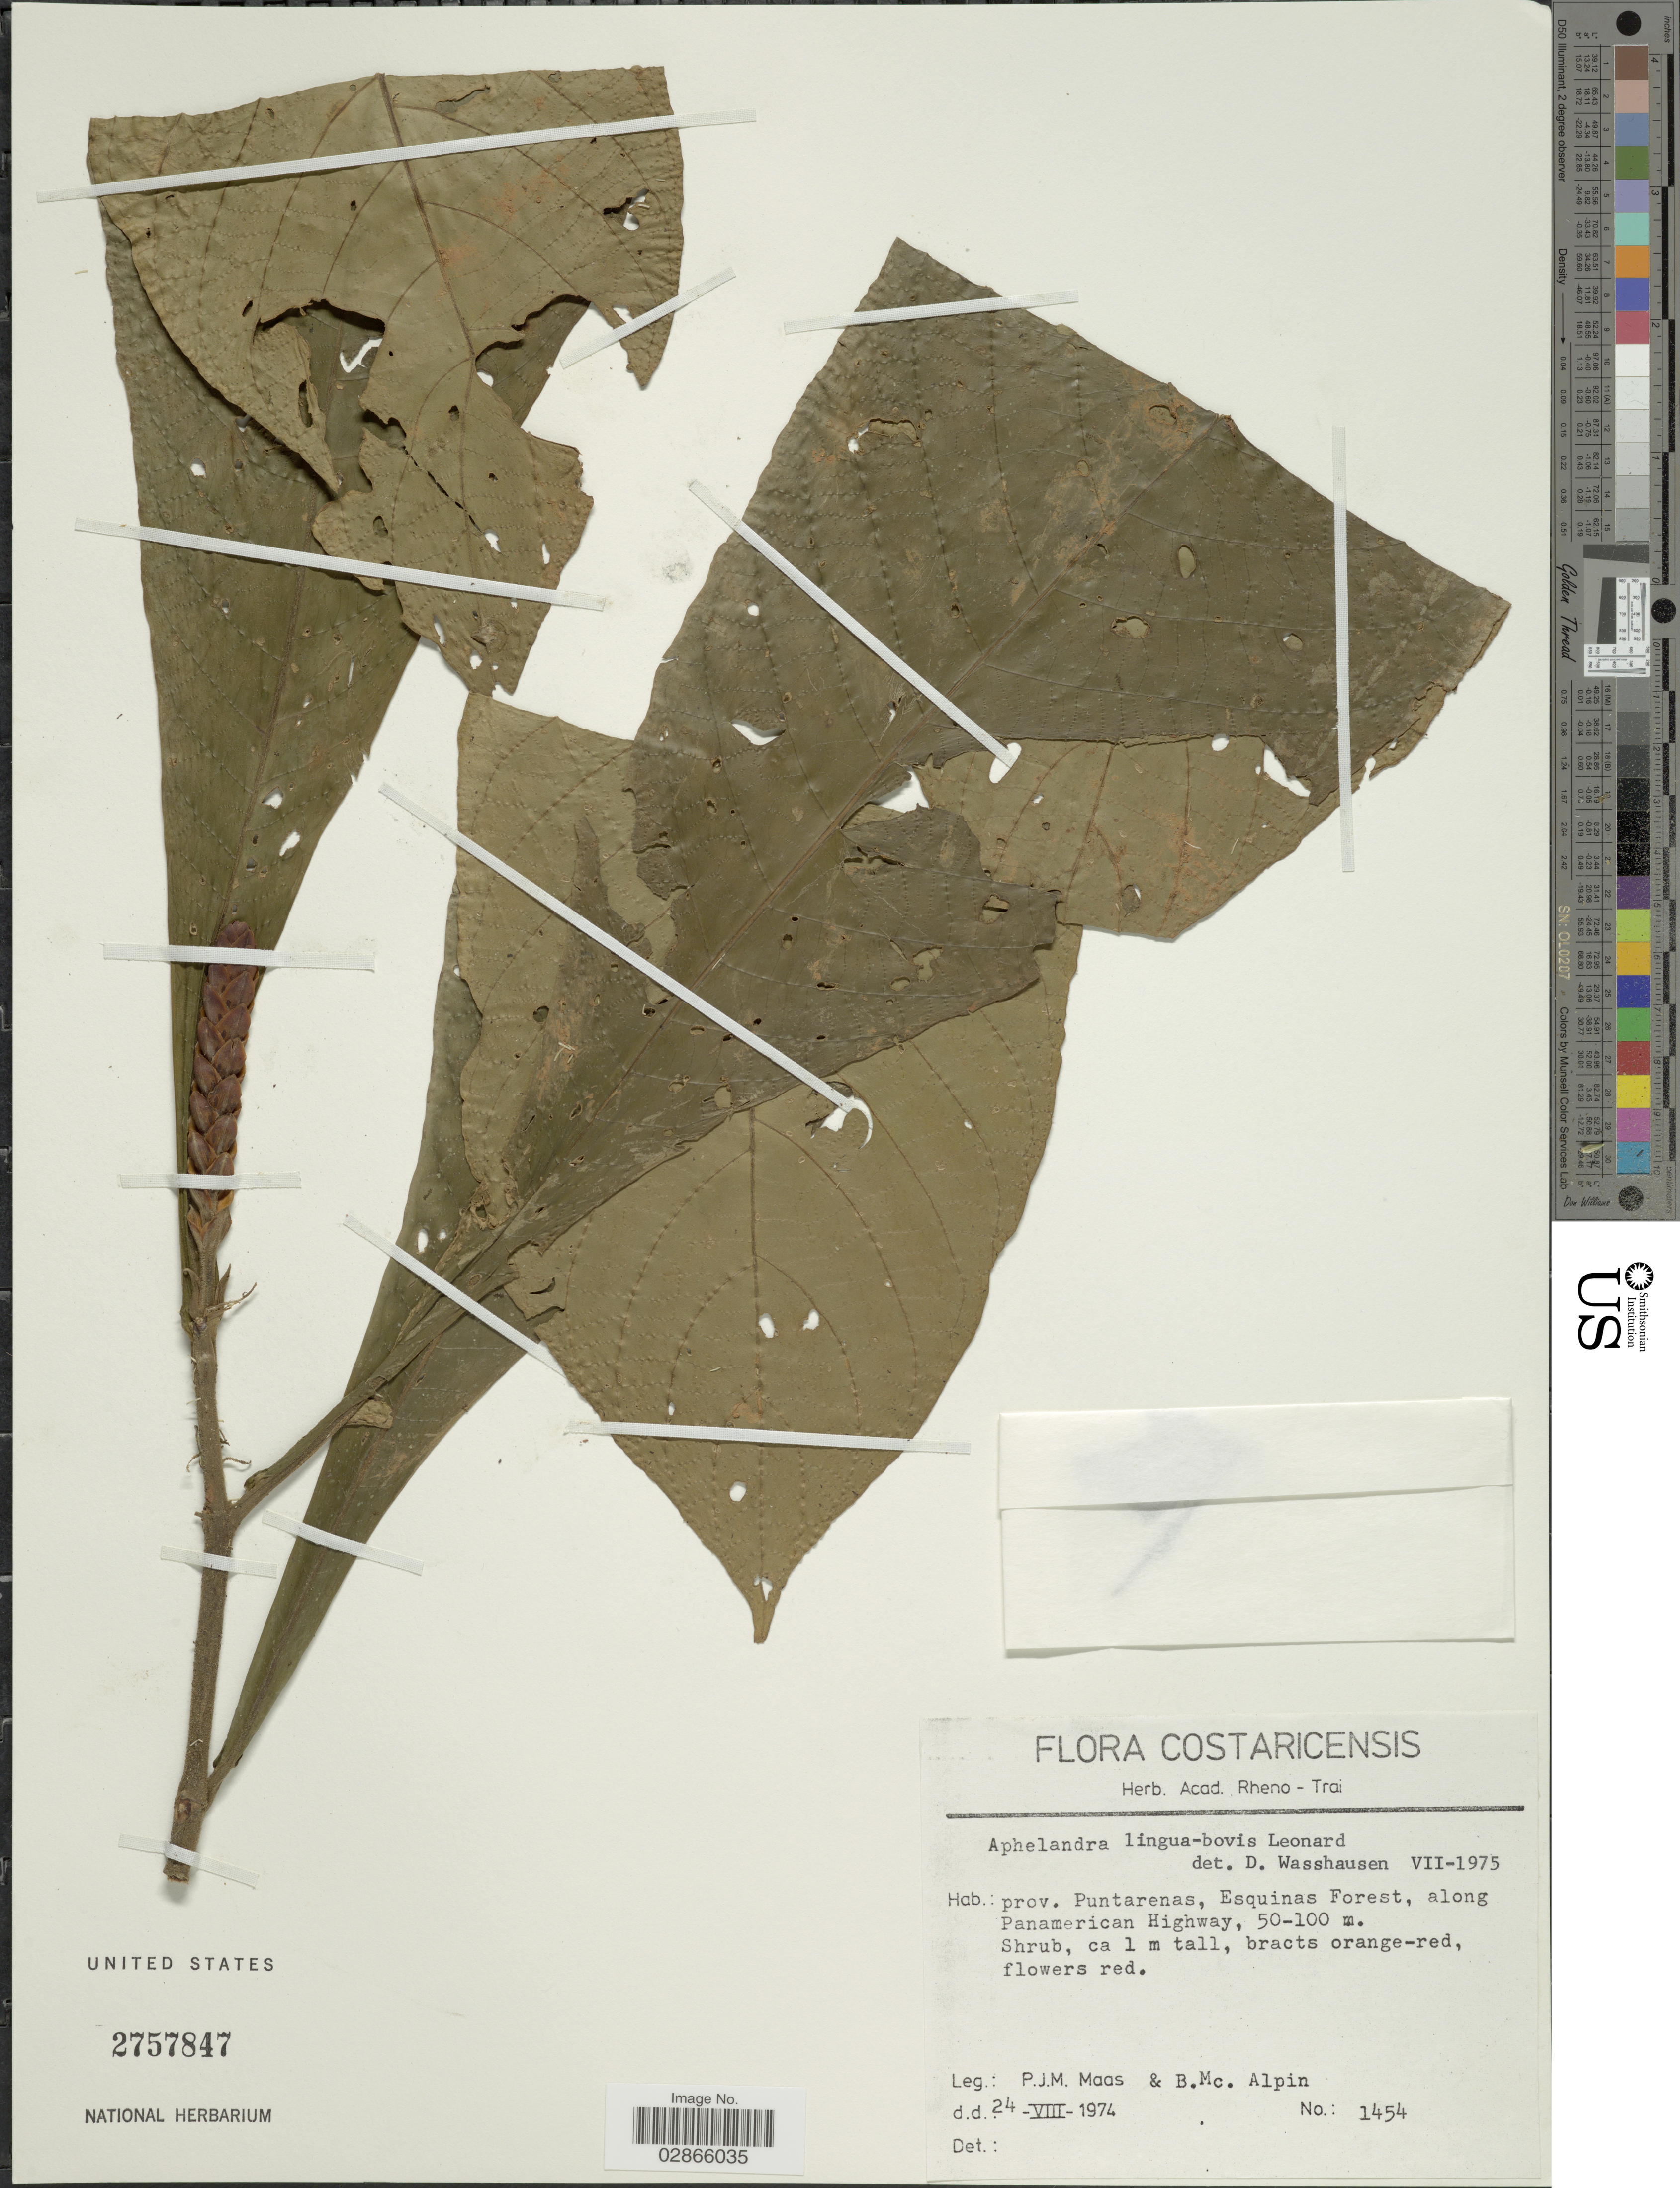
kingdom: Plantae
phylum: Tracheophyta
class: Magnoliopsida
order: Lamiales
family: Acanthaceae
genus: Aphelandra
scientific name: Aphelandra lingua-bovis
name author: Leonard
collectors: P. Maas & B. Alpin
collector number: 1454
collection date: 1974-08-24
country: Costa Rica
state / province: Puntarenas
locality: Esquinas Forest, along Panamerican Highway.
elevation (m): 50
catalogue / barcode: US 2757847